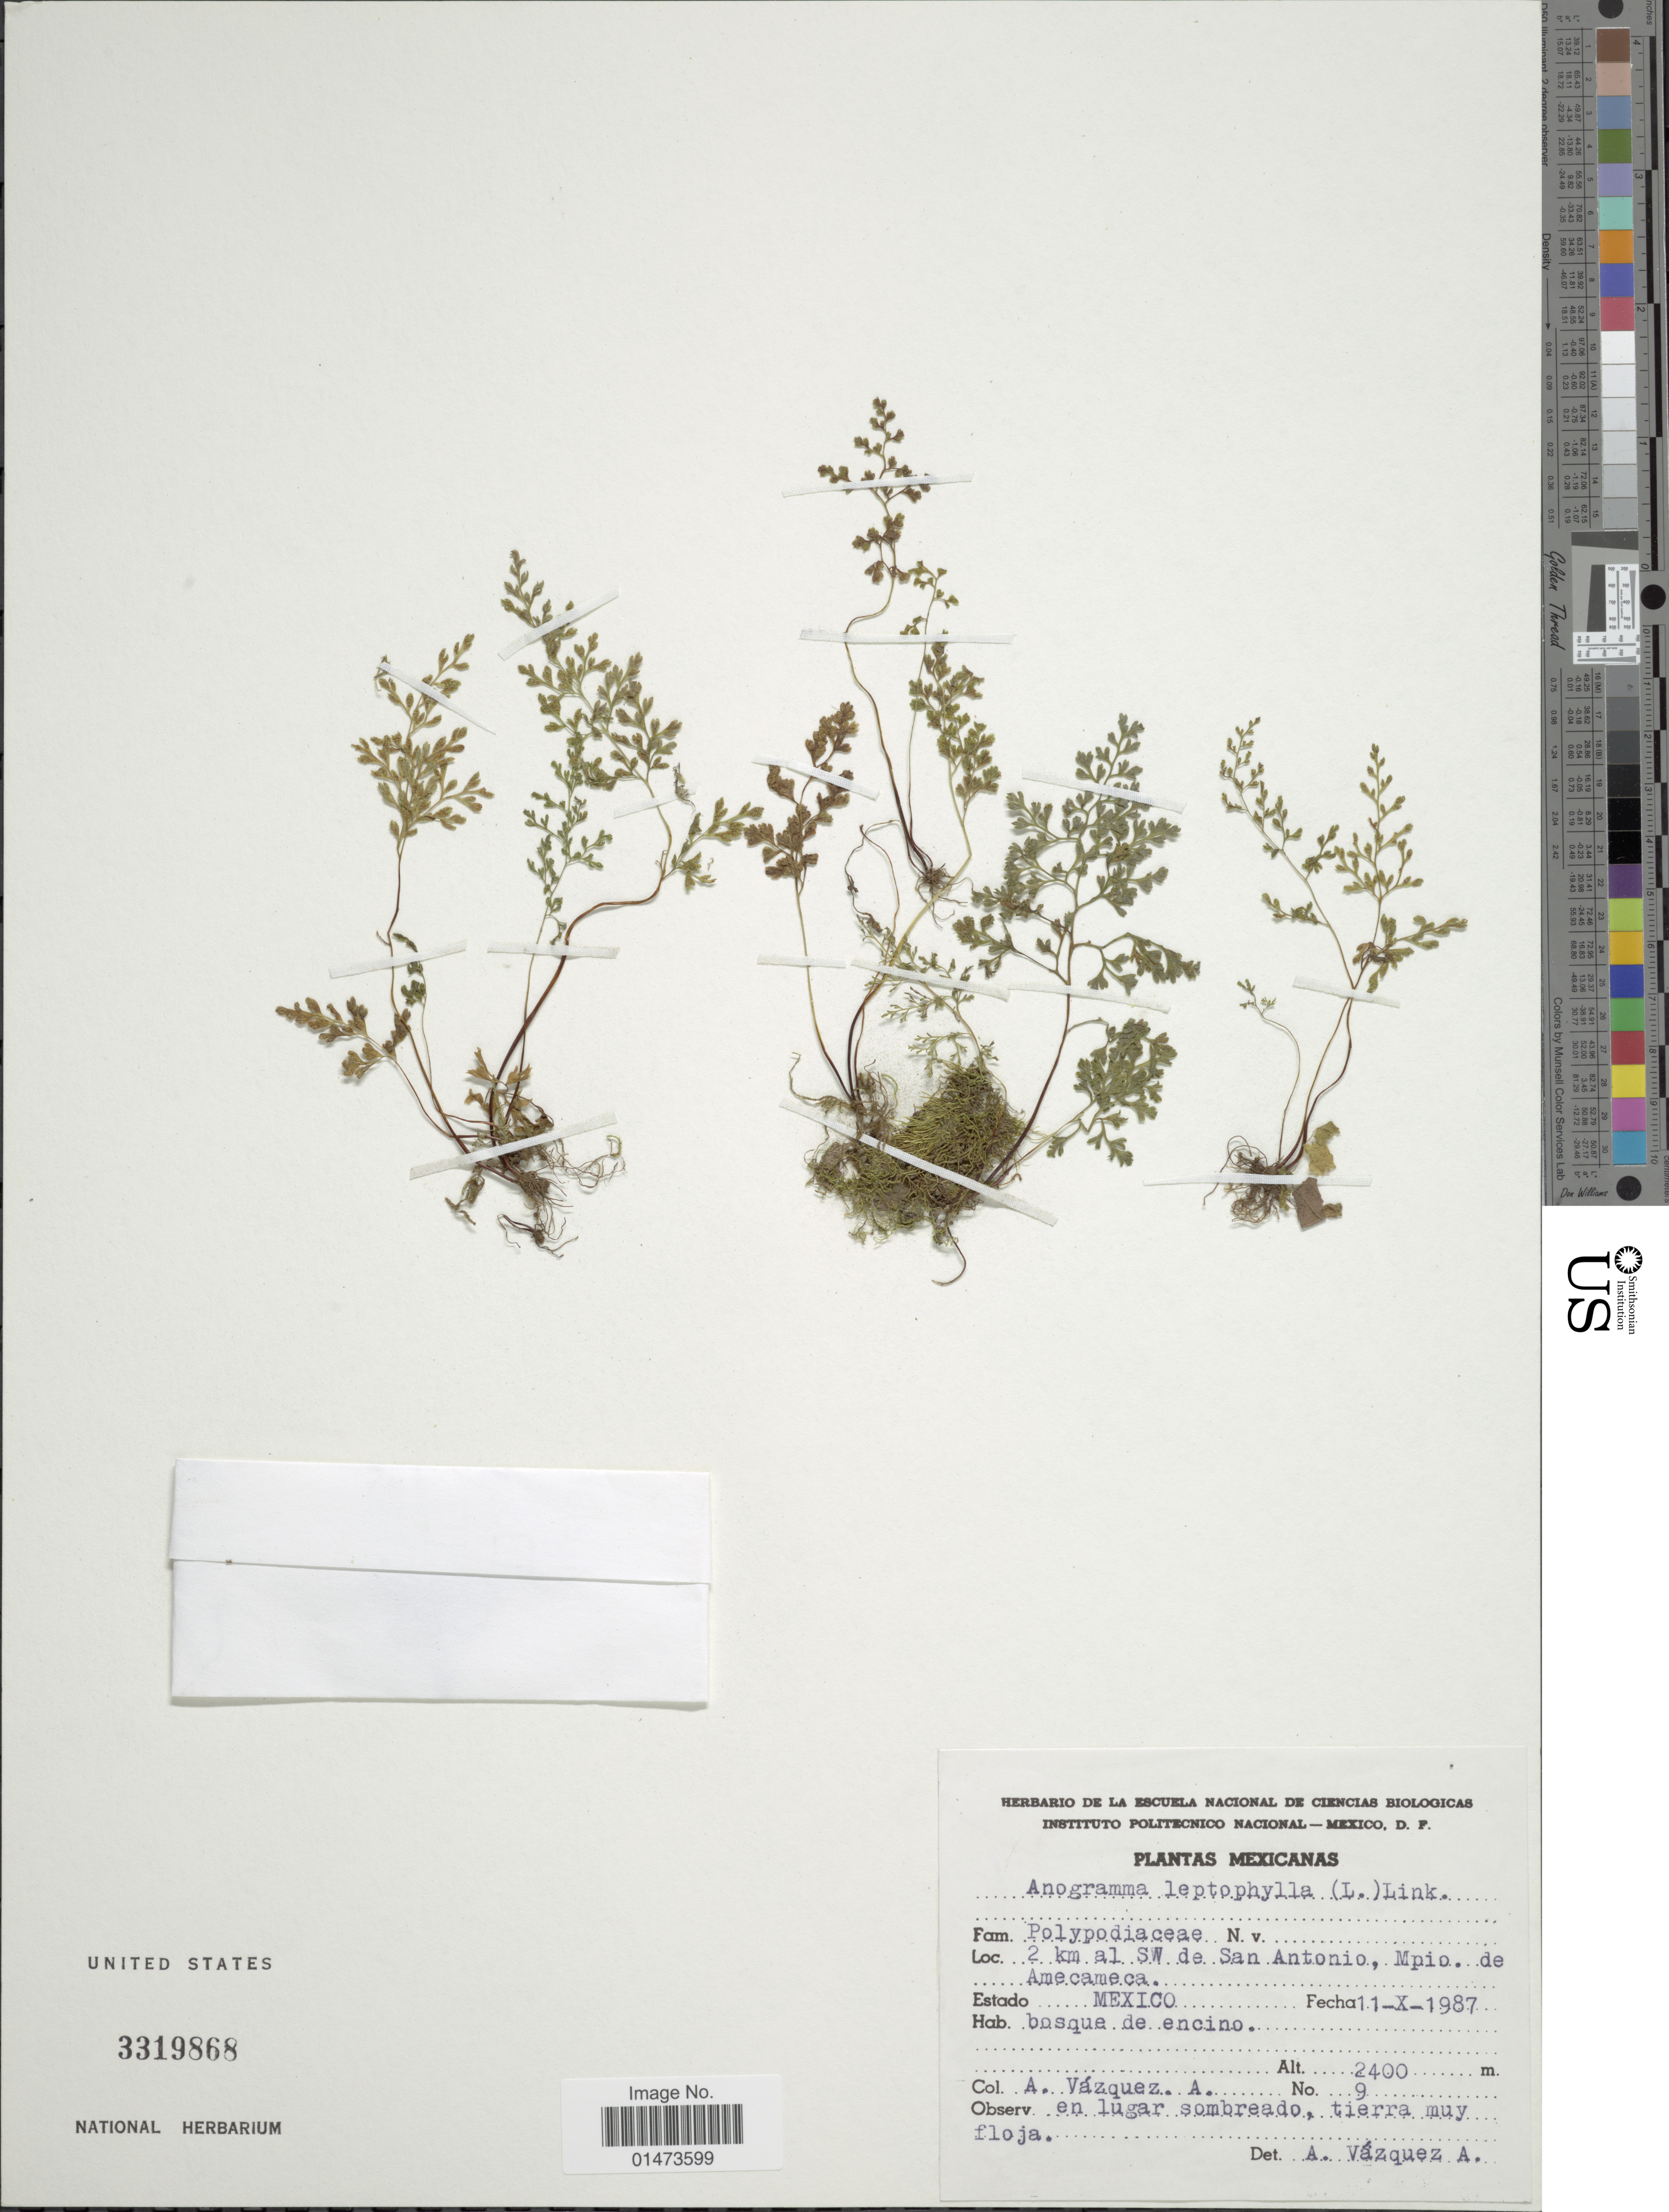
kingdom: Plantae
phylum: Tracheophyta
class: Polypodiopsida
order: Polypodiales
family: Pteridaceae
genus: Anogramma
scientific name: Anogramma leptophylla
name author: (L.) Link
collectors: A. Vazquez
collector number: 9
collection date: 1987-10-11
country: Mexico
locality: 2 km al SW de San Antonio, Mpio. de Amecameca, bosque de encino.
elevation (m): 2400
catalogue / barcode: US 3319868